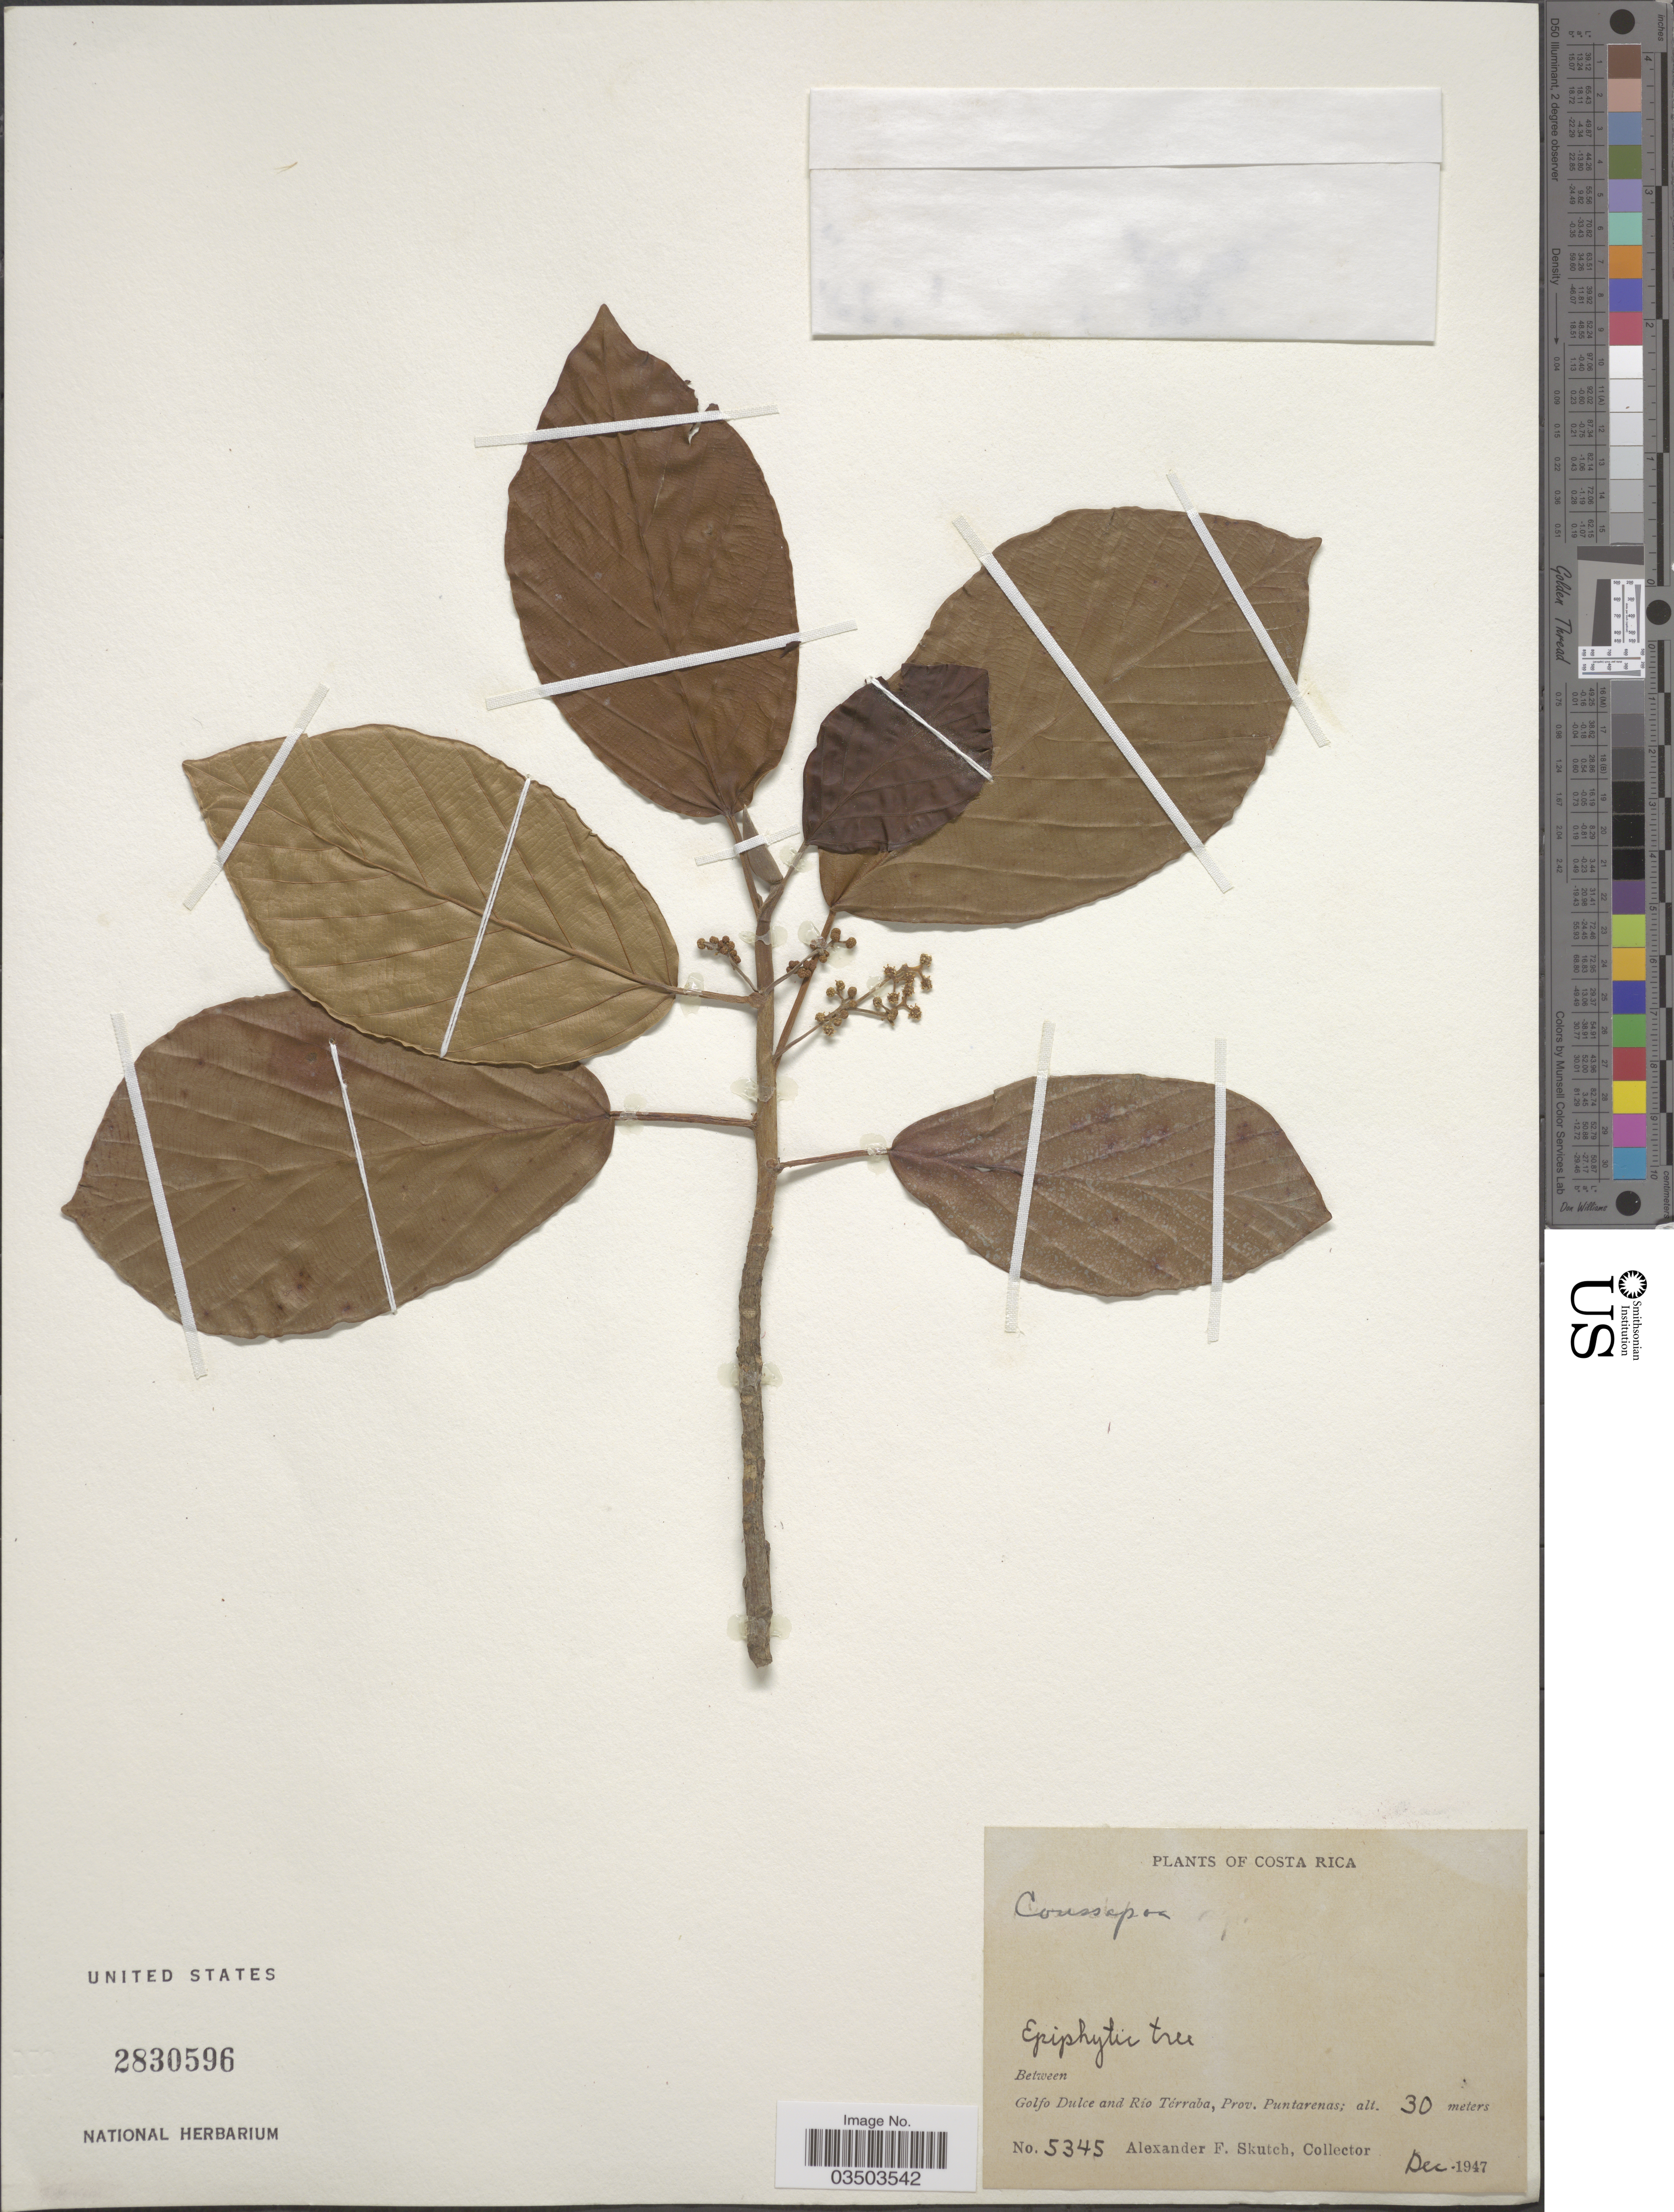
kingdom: Plantae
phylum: Tracheophyta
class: Magnoliopsida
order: Rosales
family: Urticaceae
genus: Coussapoa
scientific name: Coussapoa sp.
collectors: A. F. Skutch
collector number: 5345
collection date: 1947-12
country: Costa Rica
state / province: Puntarenas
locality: Between Golfo Dulce and Río Térraba.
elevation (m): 30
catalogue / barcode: US 2830596